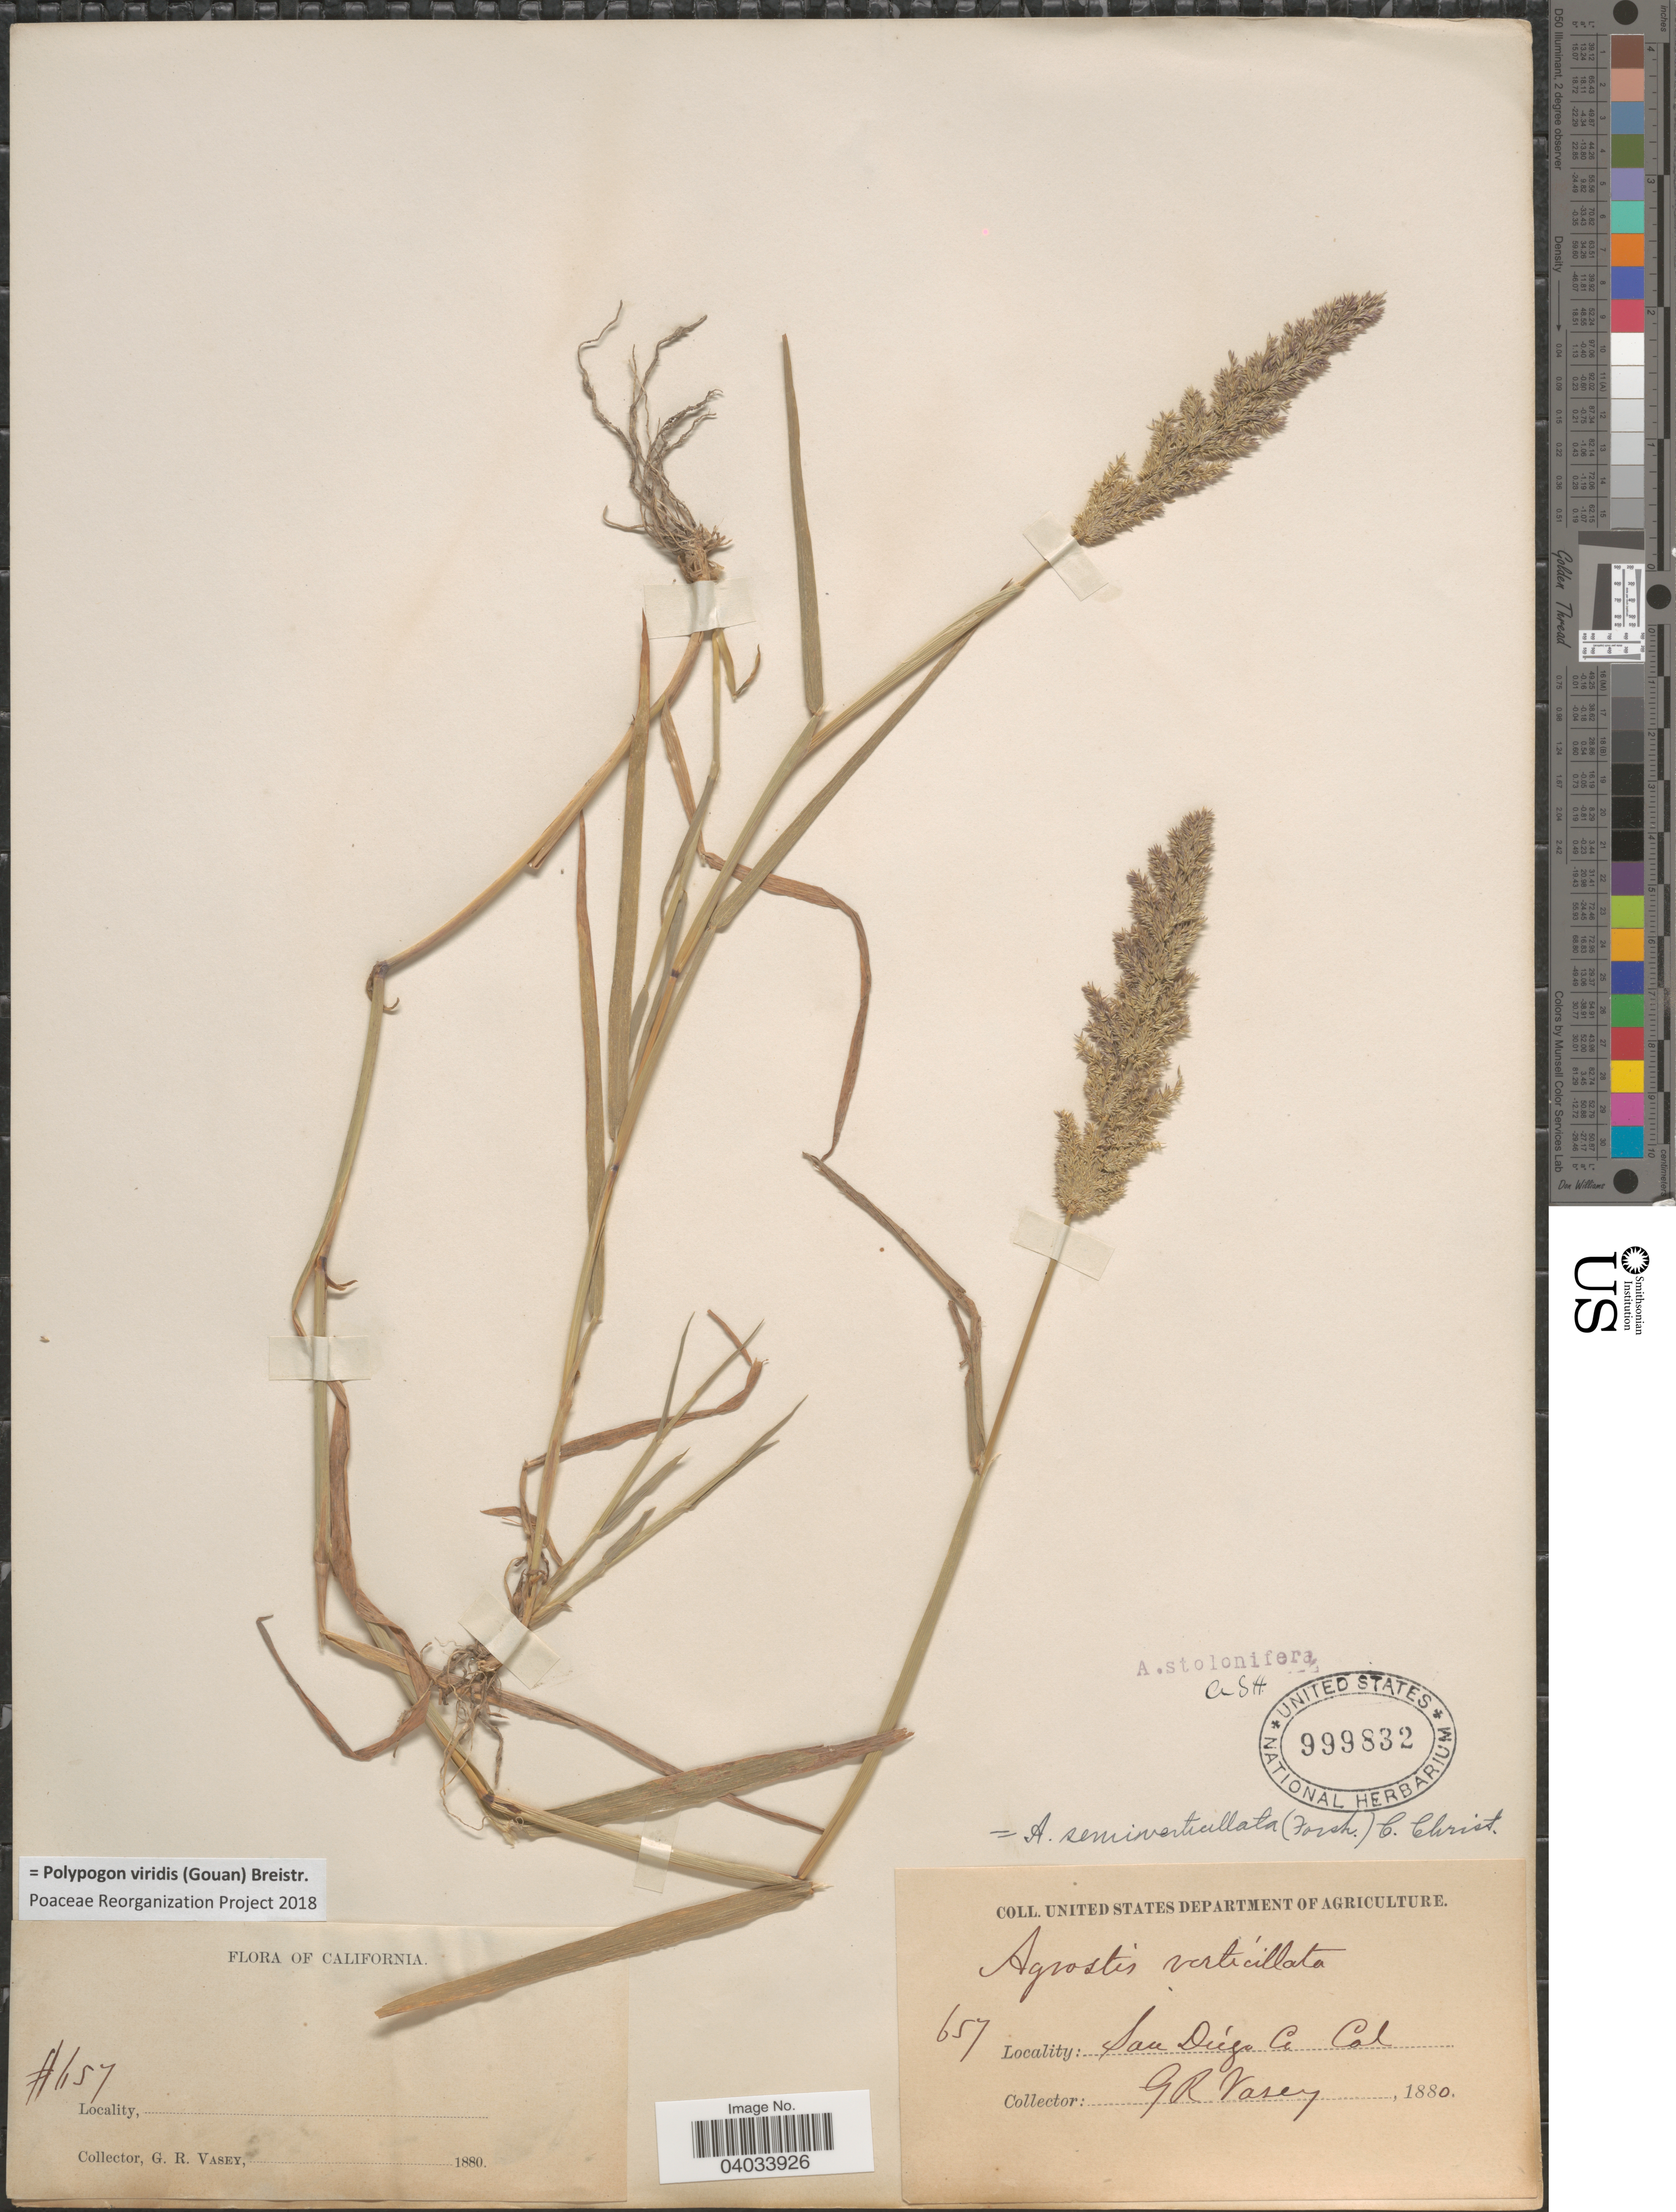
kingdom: Plantae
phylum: Tracheophyta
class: Liliopsida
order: Poales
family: Poaceae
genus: Polypogon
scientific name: Polypogon viridis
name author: (Gouan) Breistroffer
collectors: G. R. Vasey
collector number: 657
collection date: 1880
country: United States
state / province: California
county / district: San Diego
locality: San Diego Co.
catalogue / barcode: US 999832